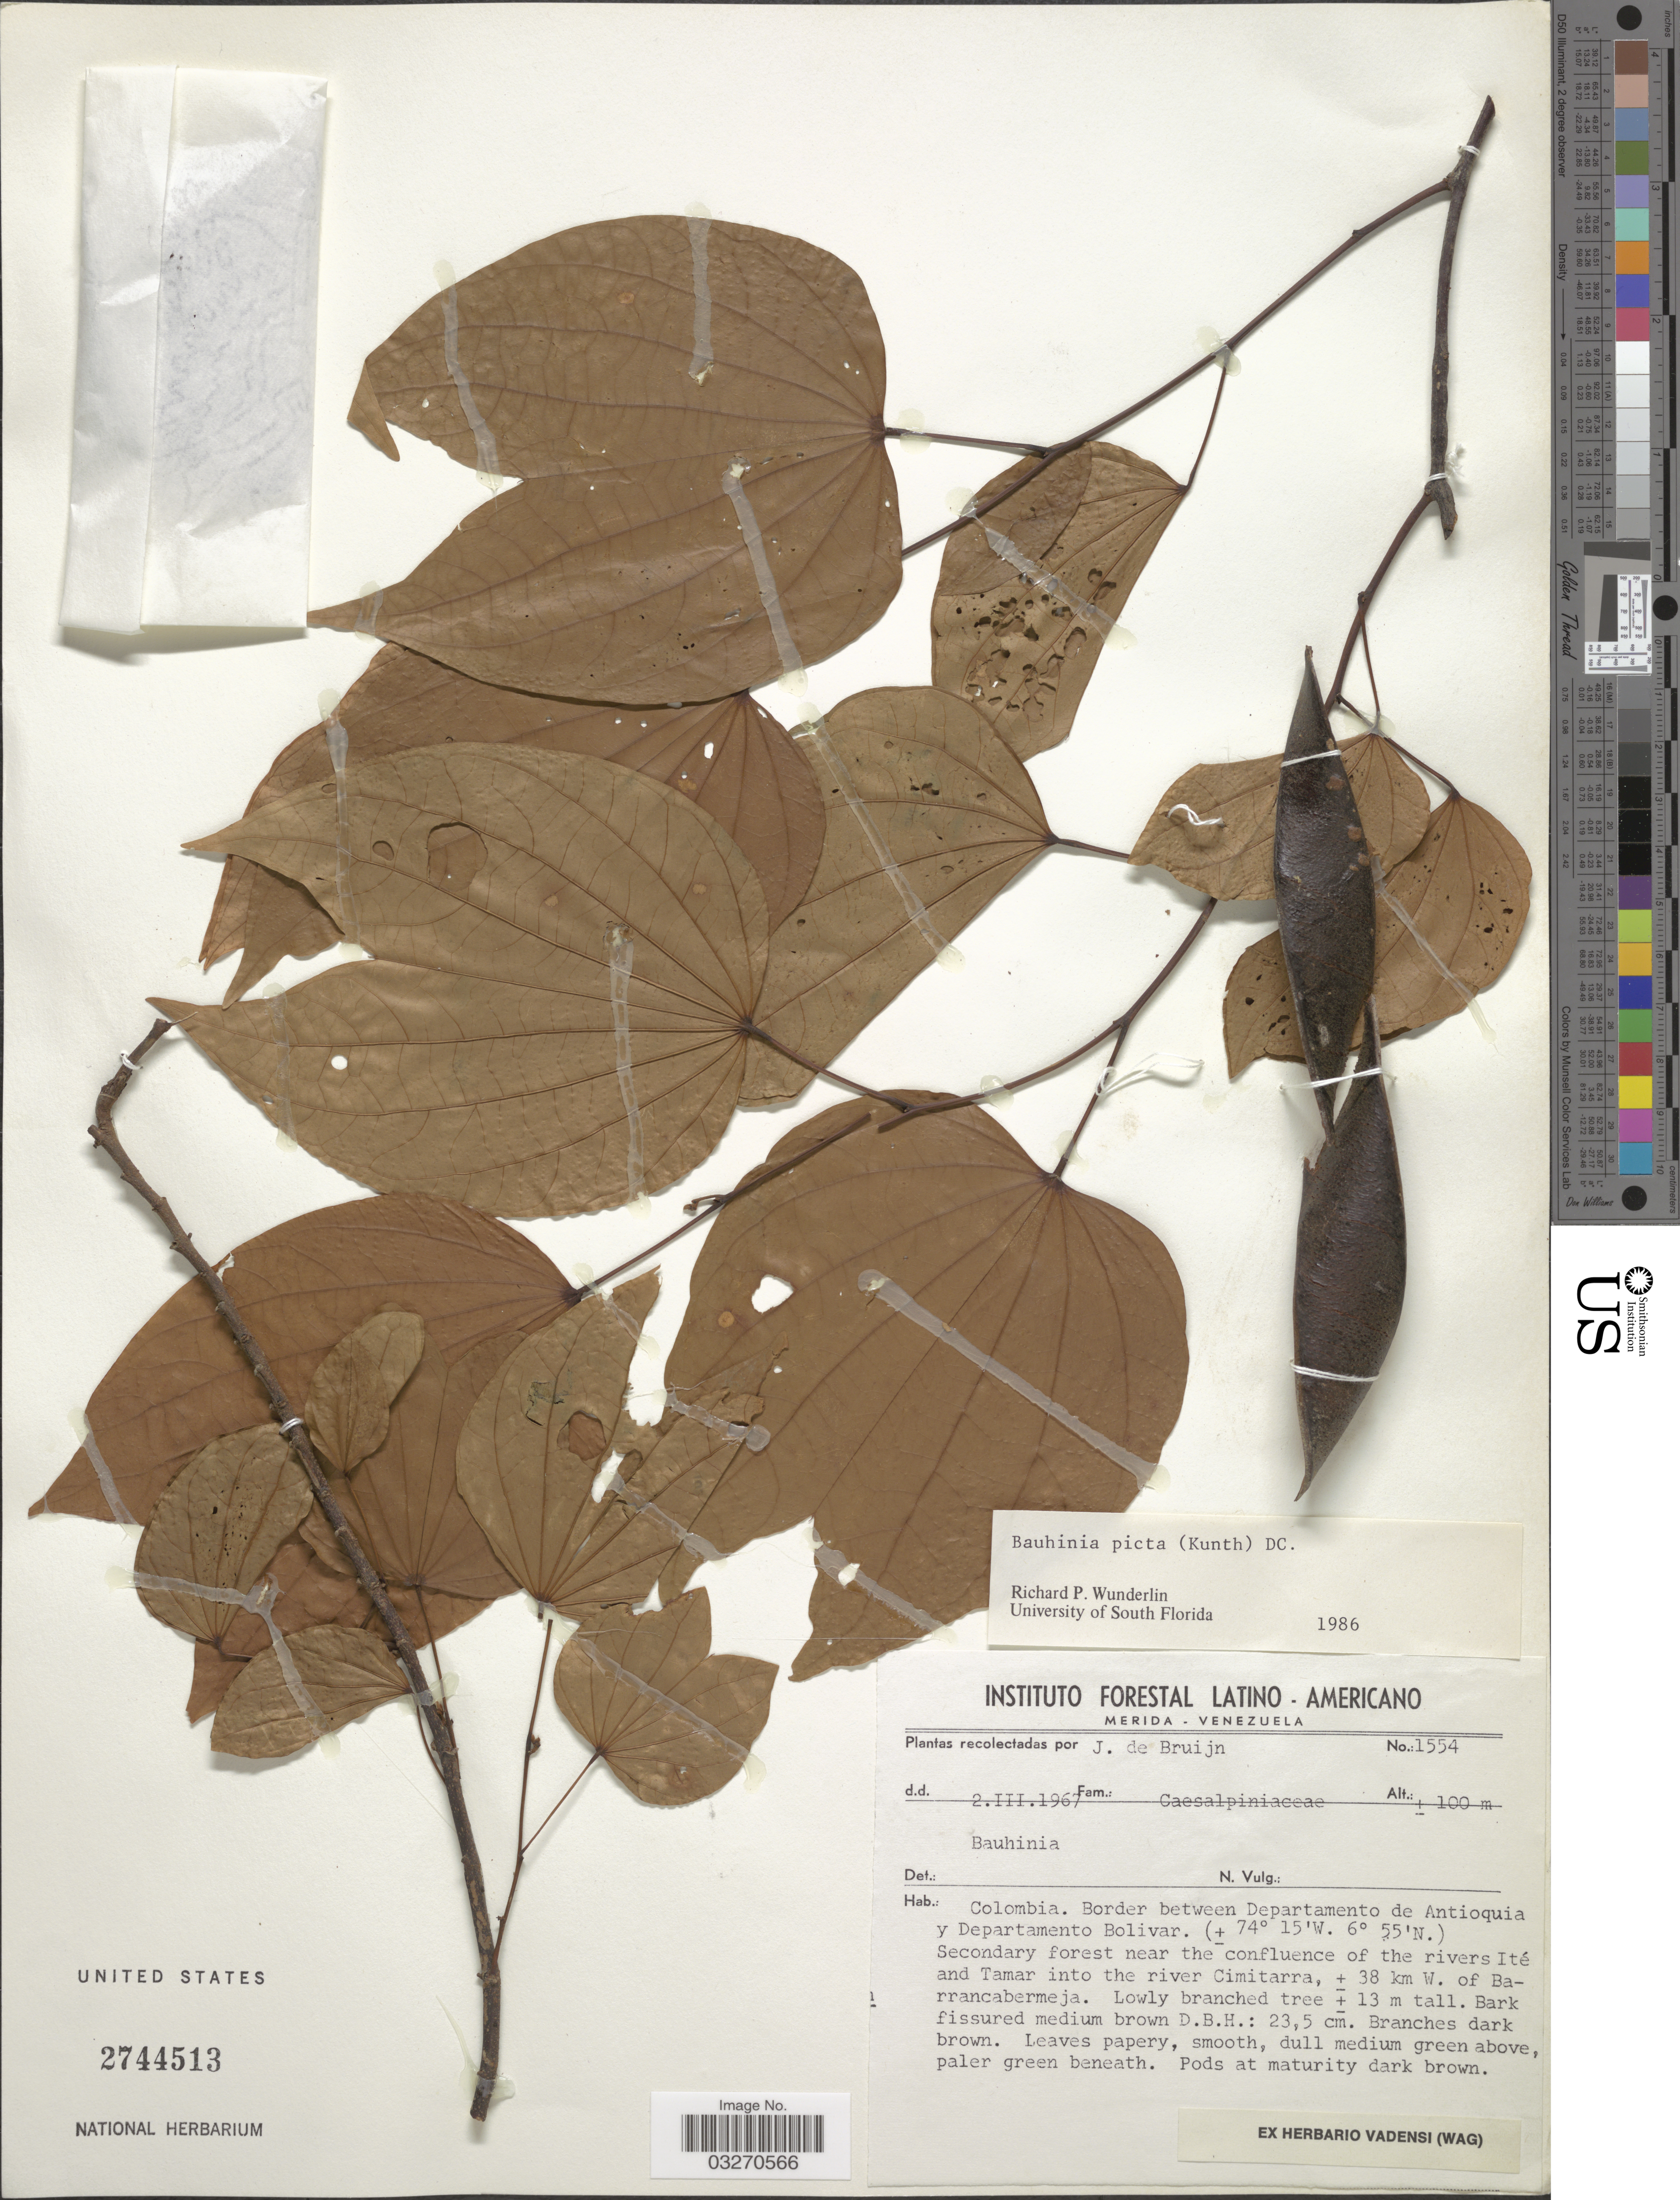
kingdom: Plantae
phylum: Tracheophyta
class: Magnoliopsida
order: Fabales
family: Fabaceae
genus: Bauhinia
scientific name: Bauhinia picta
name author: (Humb. & Bonpl.) DC.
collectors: J. Bruijn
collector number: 1554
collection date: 1967-03-02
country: Colombia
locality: Border between Departamrnto de Antioquia y Departamento Bolivar. Secondary forest near the confluence of the rivers Ité and Tamar into the river Cimitarra, ± 38 km W. of Barrancabermeja.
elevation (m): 100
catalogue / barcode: US 2744513